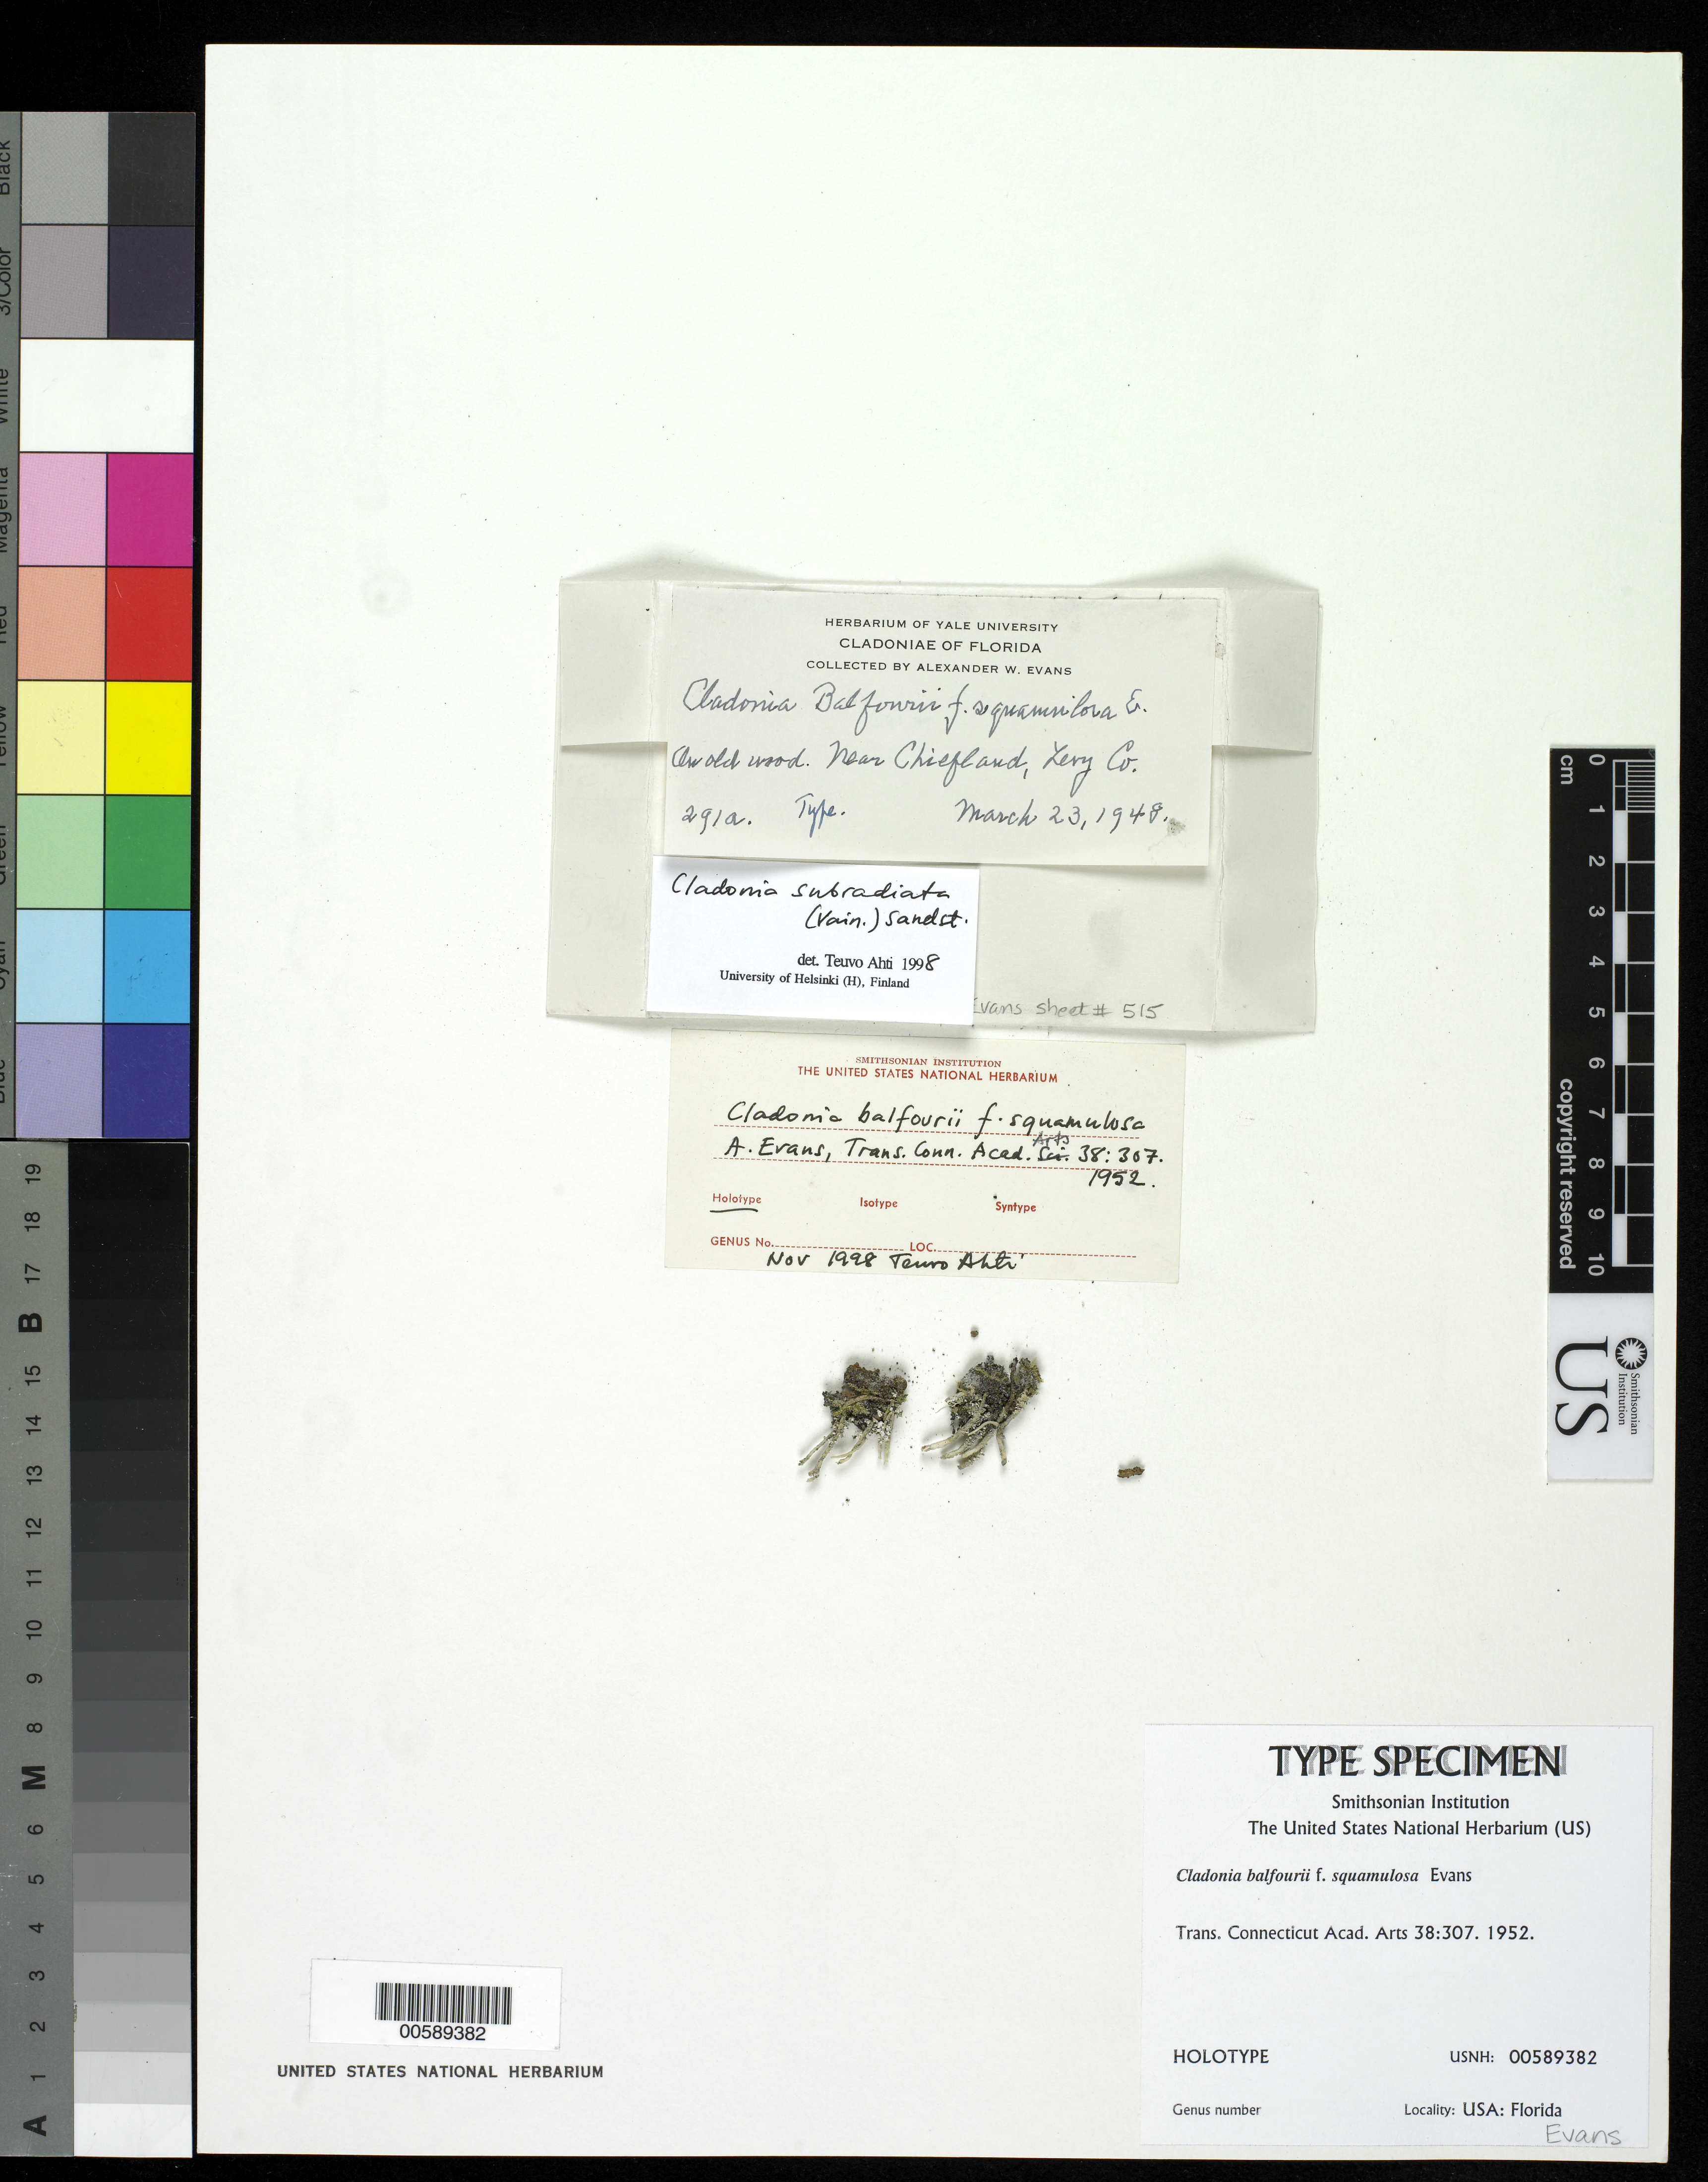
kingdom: Fungi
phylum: Ascomycota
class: Lecanoromycetes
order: Lecanorales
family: Cladoniaceae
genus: Cladonia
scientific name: Cladonia balfourii f. squamulosa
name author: A. Evans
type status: Holotype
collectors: A. W. Evans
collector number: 291 a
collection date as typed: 23 Mar 1948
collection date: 1948-03-23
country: United States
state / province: Florida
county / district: Levy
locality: Near Chiefland.